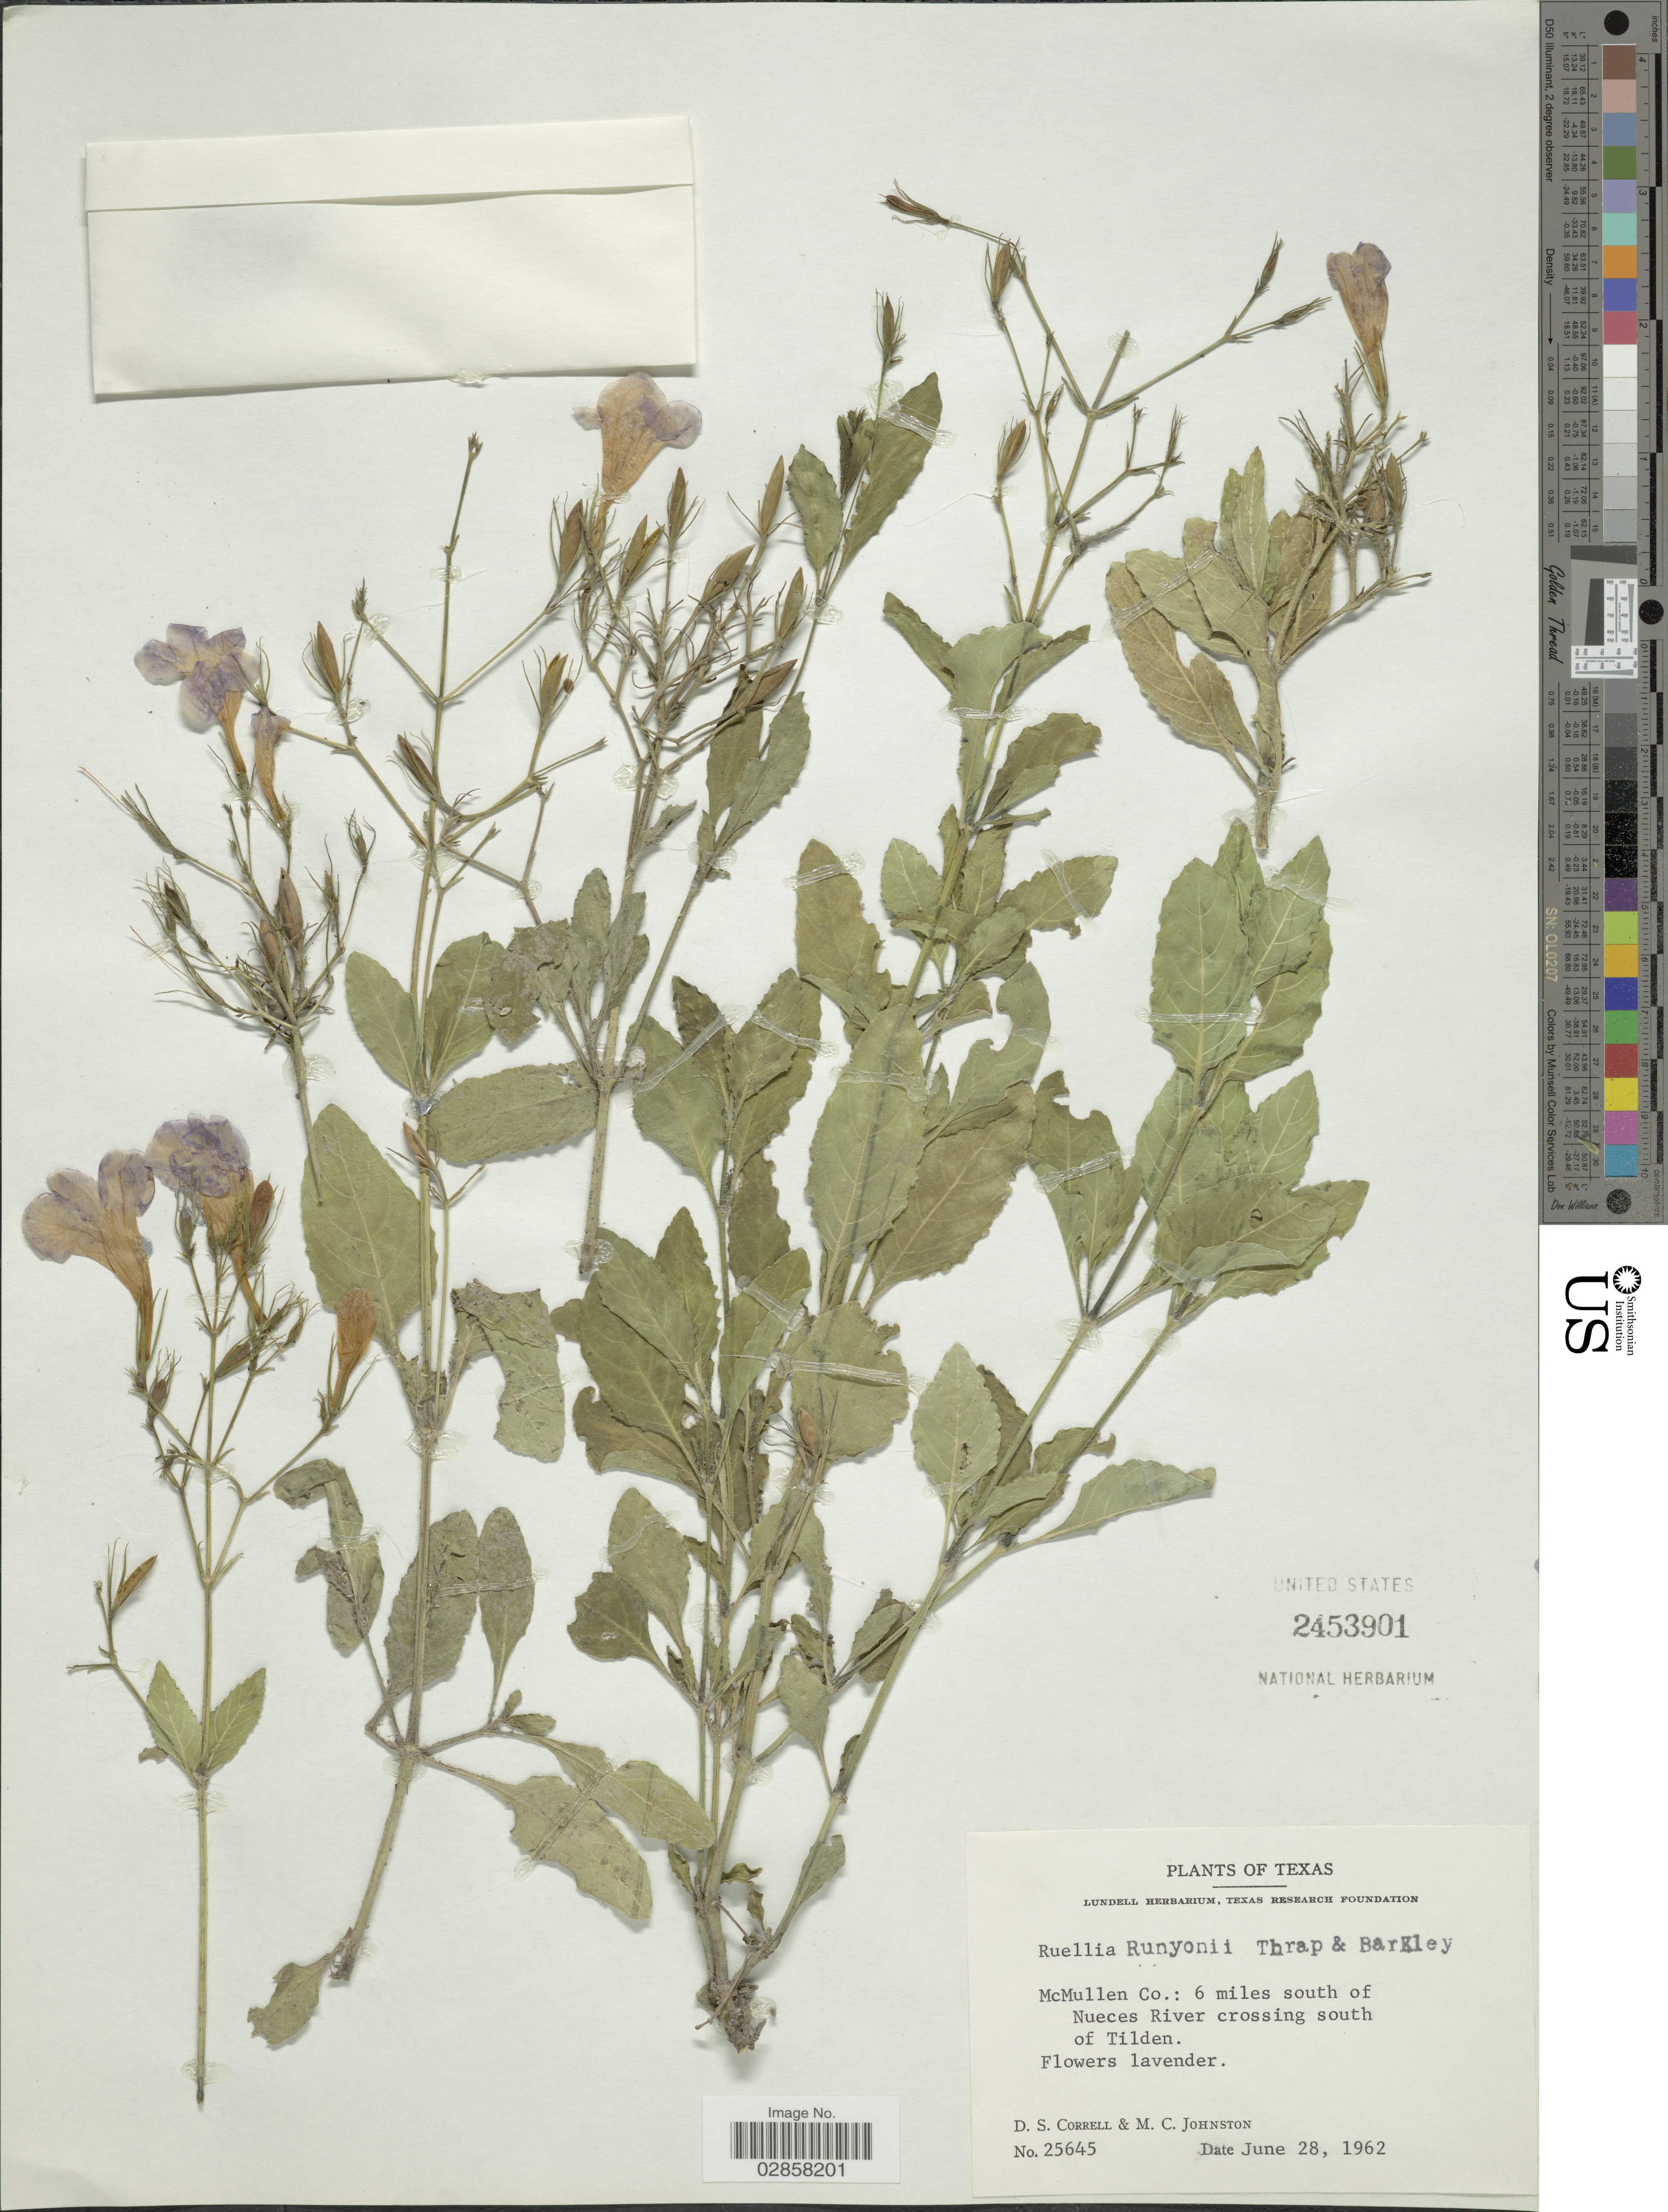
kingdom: Plantae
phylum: Tracheophyta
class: Magnoliopsida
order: Lamiales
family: Acanthaceae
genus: Ruellia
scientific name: Ruellia runyonii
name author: Tharp & F.A. Barkley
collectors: D. S. Correll & M. Johnston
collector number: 25645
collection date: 1962-06-28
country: United States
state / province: Texas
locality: McMullen Co.: 6 miles south of Nueces River crossing south of Tilden.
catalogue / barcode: US 2453901